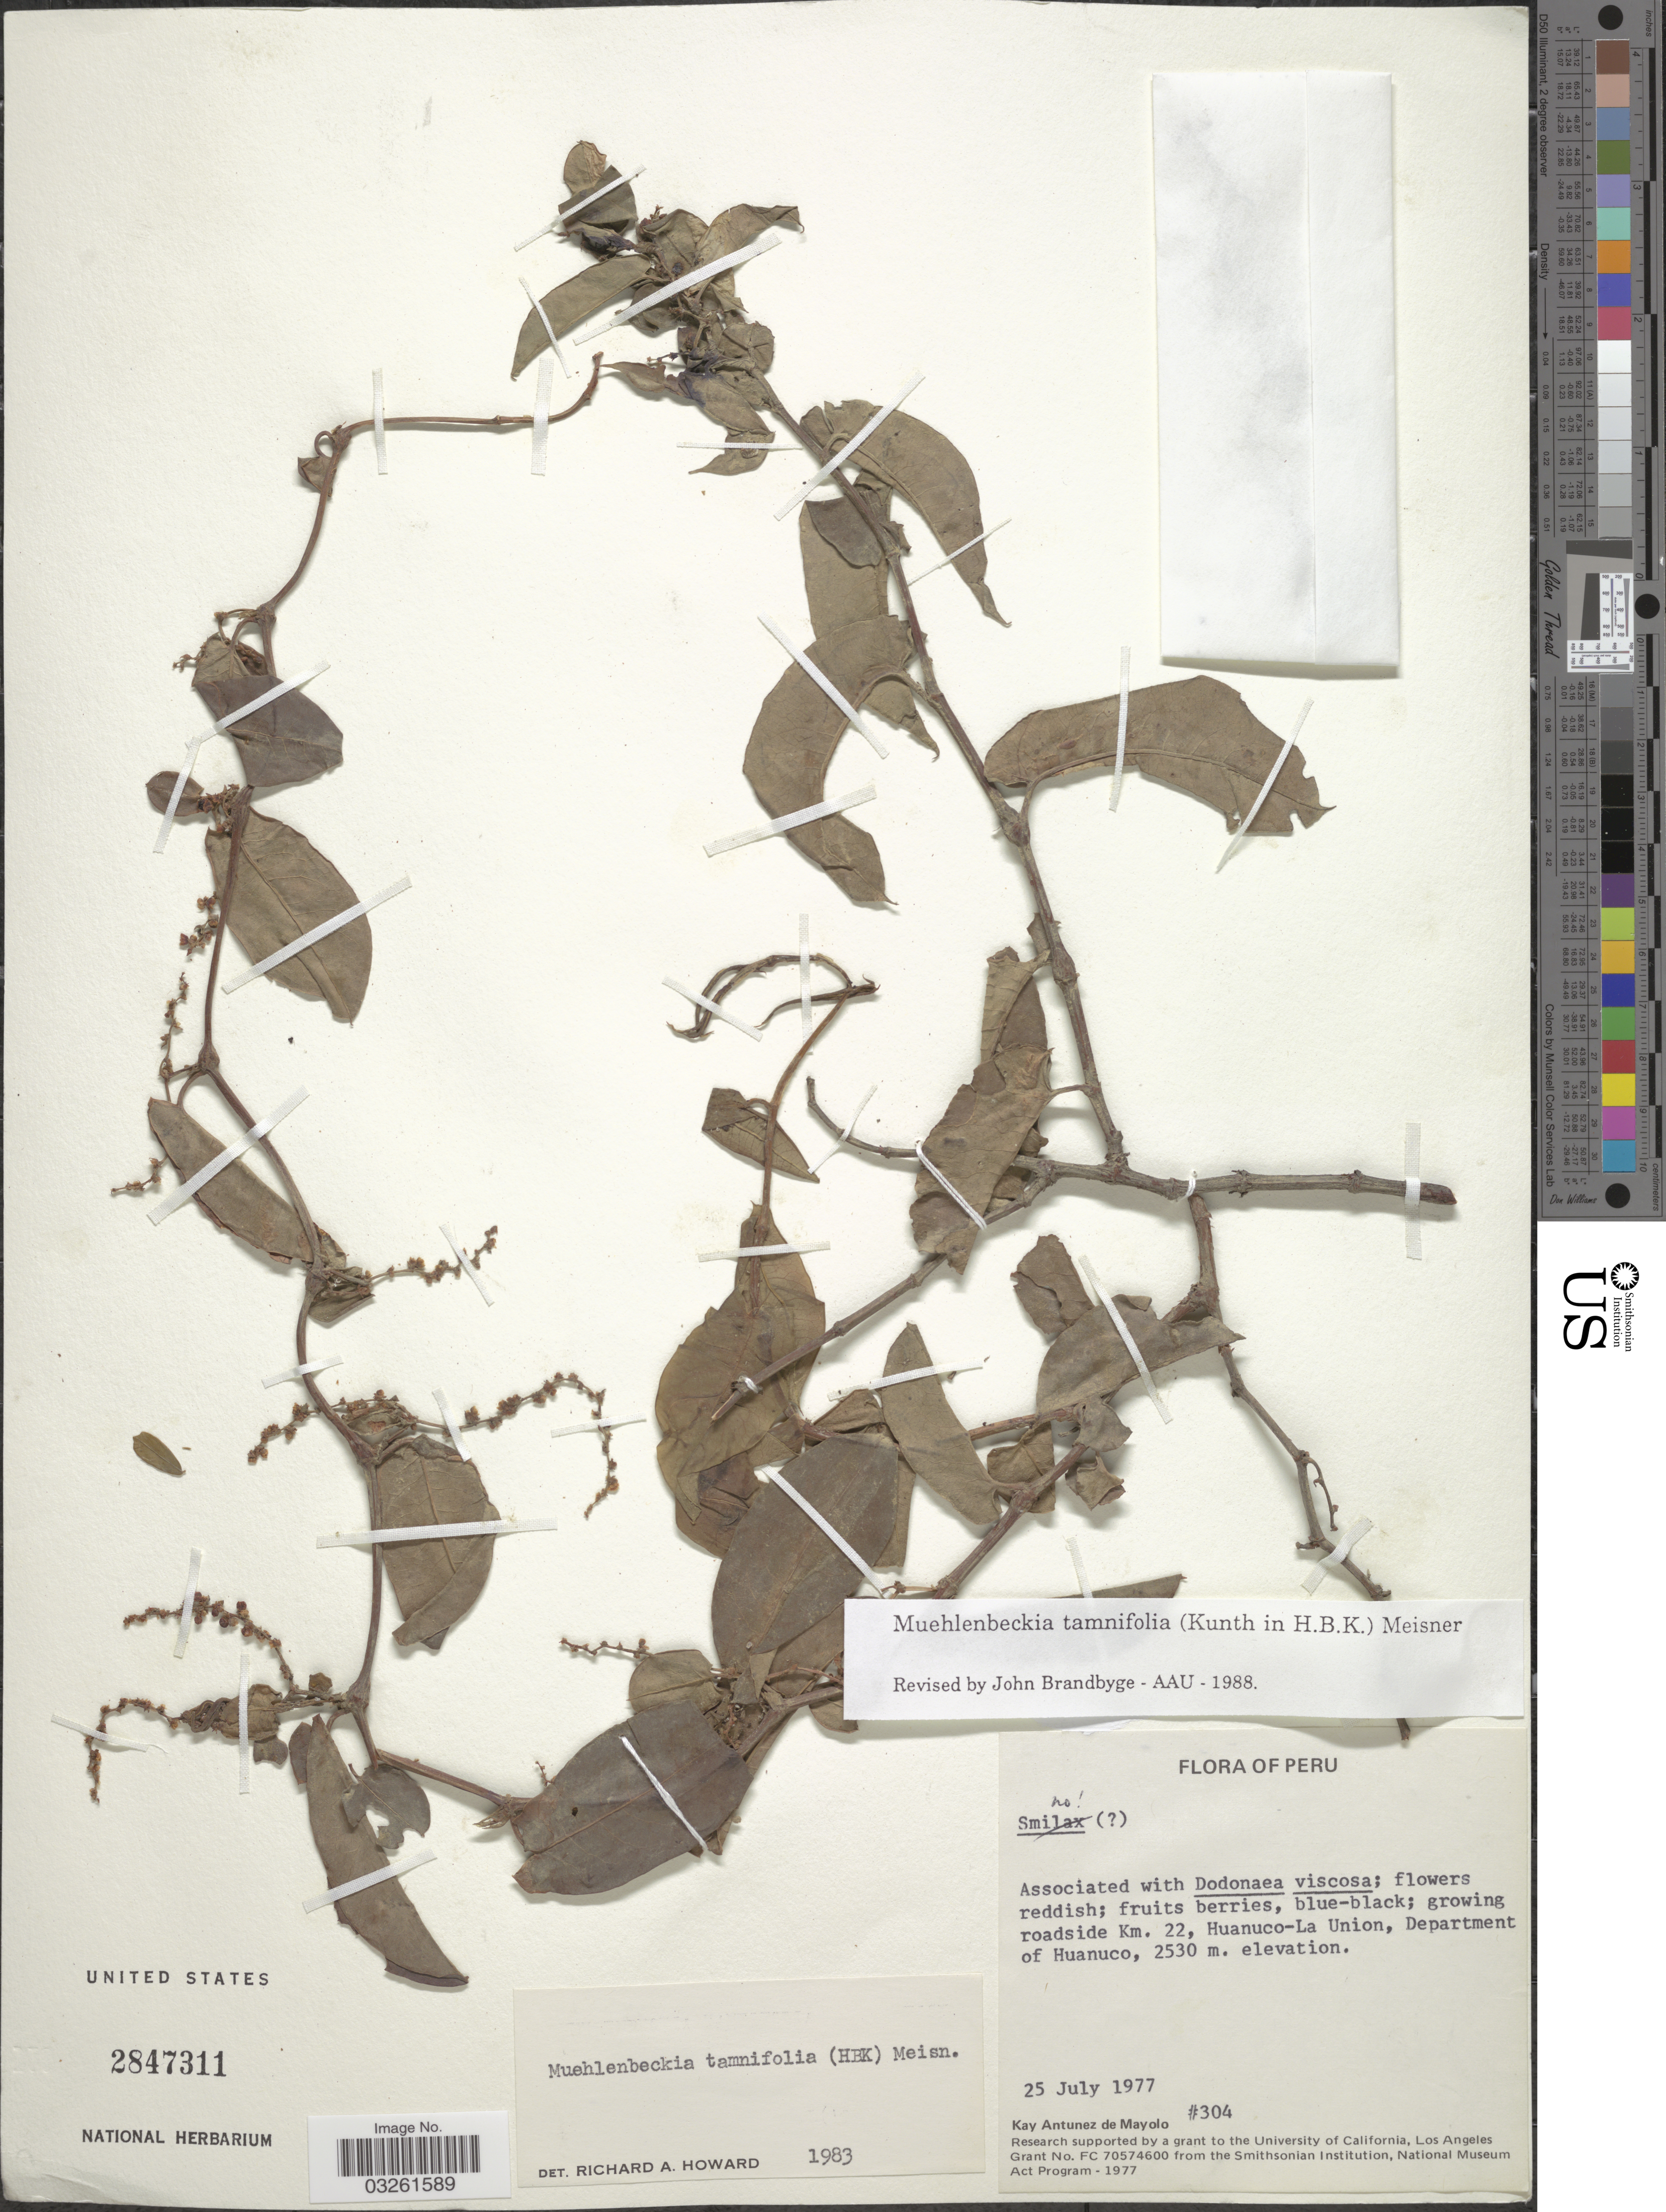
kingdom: Plantae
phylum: Tracheophyta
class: Magnoliopsida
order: Caryophyllales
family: Polygonaceae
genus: Muehlenbeckia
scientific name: Muehlenbeckia tamnifolia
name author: (Kunth) Meisn.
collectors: K. Antunez de Mayolo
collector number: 304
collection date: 1977-07-25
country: Peru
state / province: Huánuco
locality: Growing roadside Km. 22, Huanuco-La Union, Department of Huanuco.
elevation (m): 2530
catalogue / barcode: US 2847311